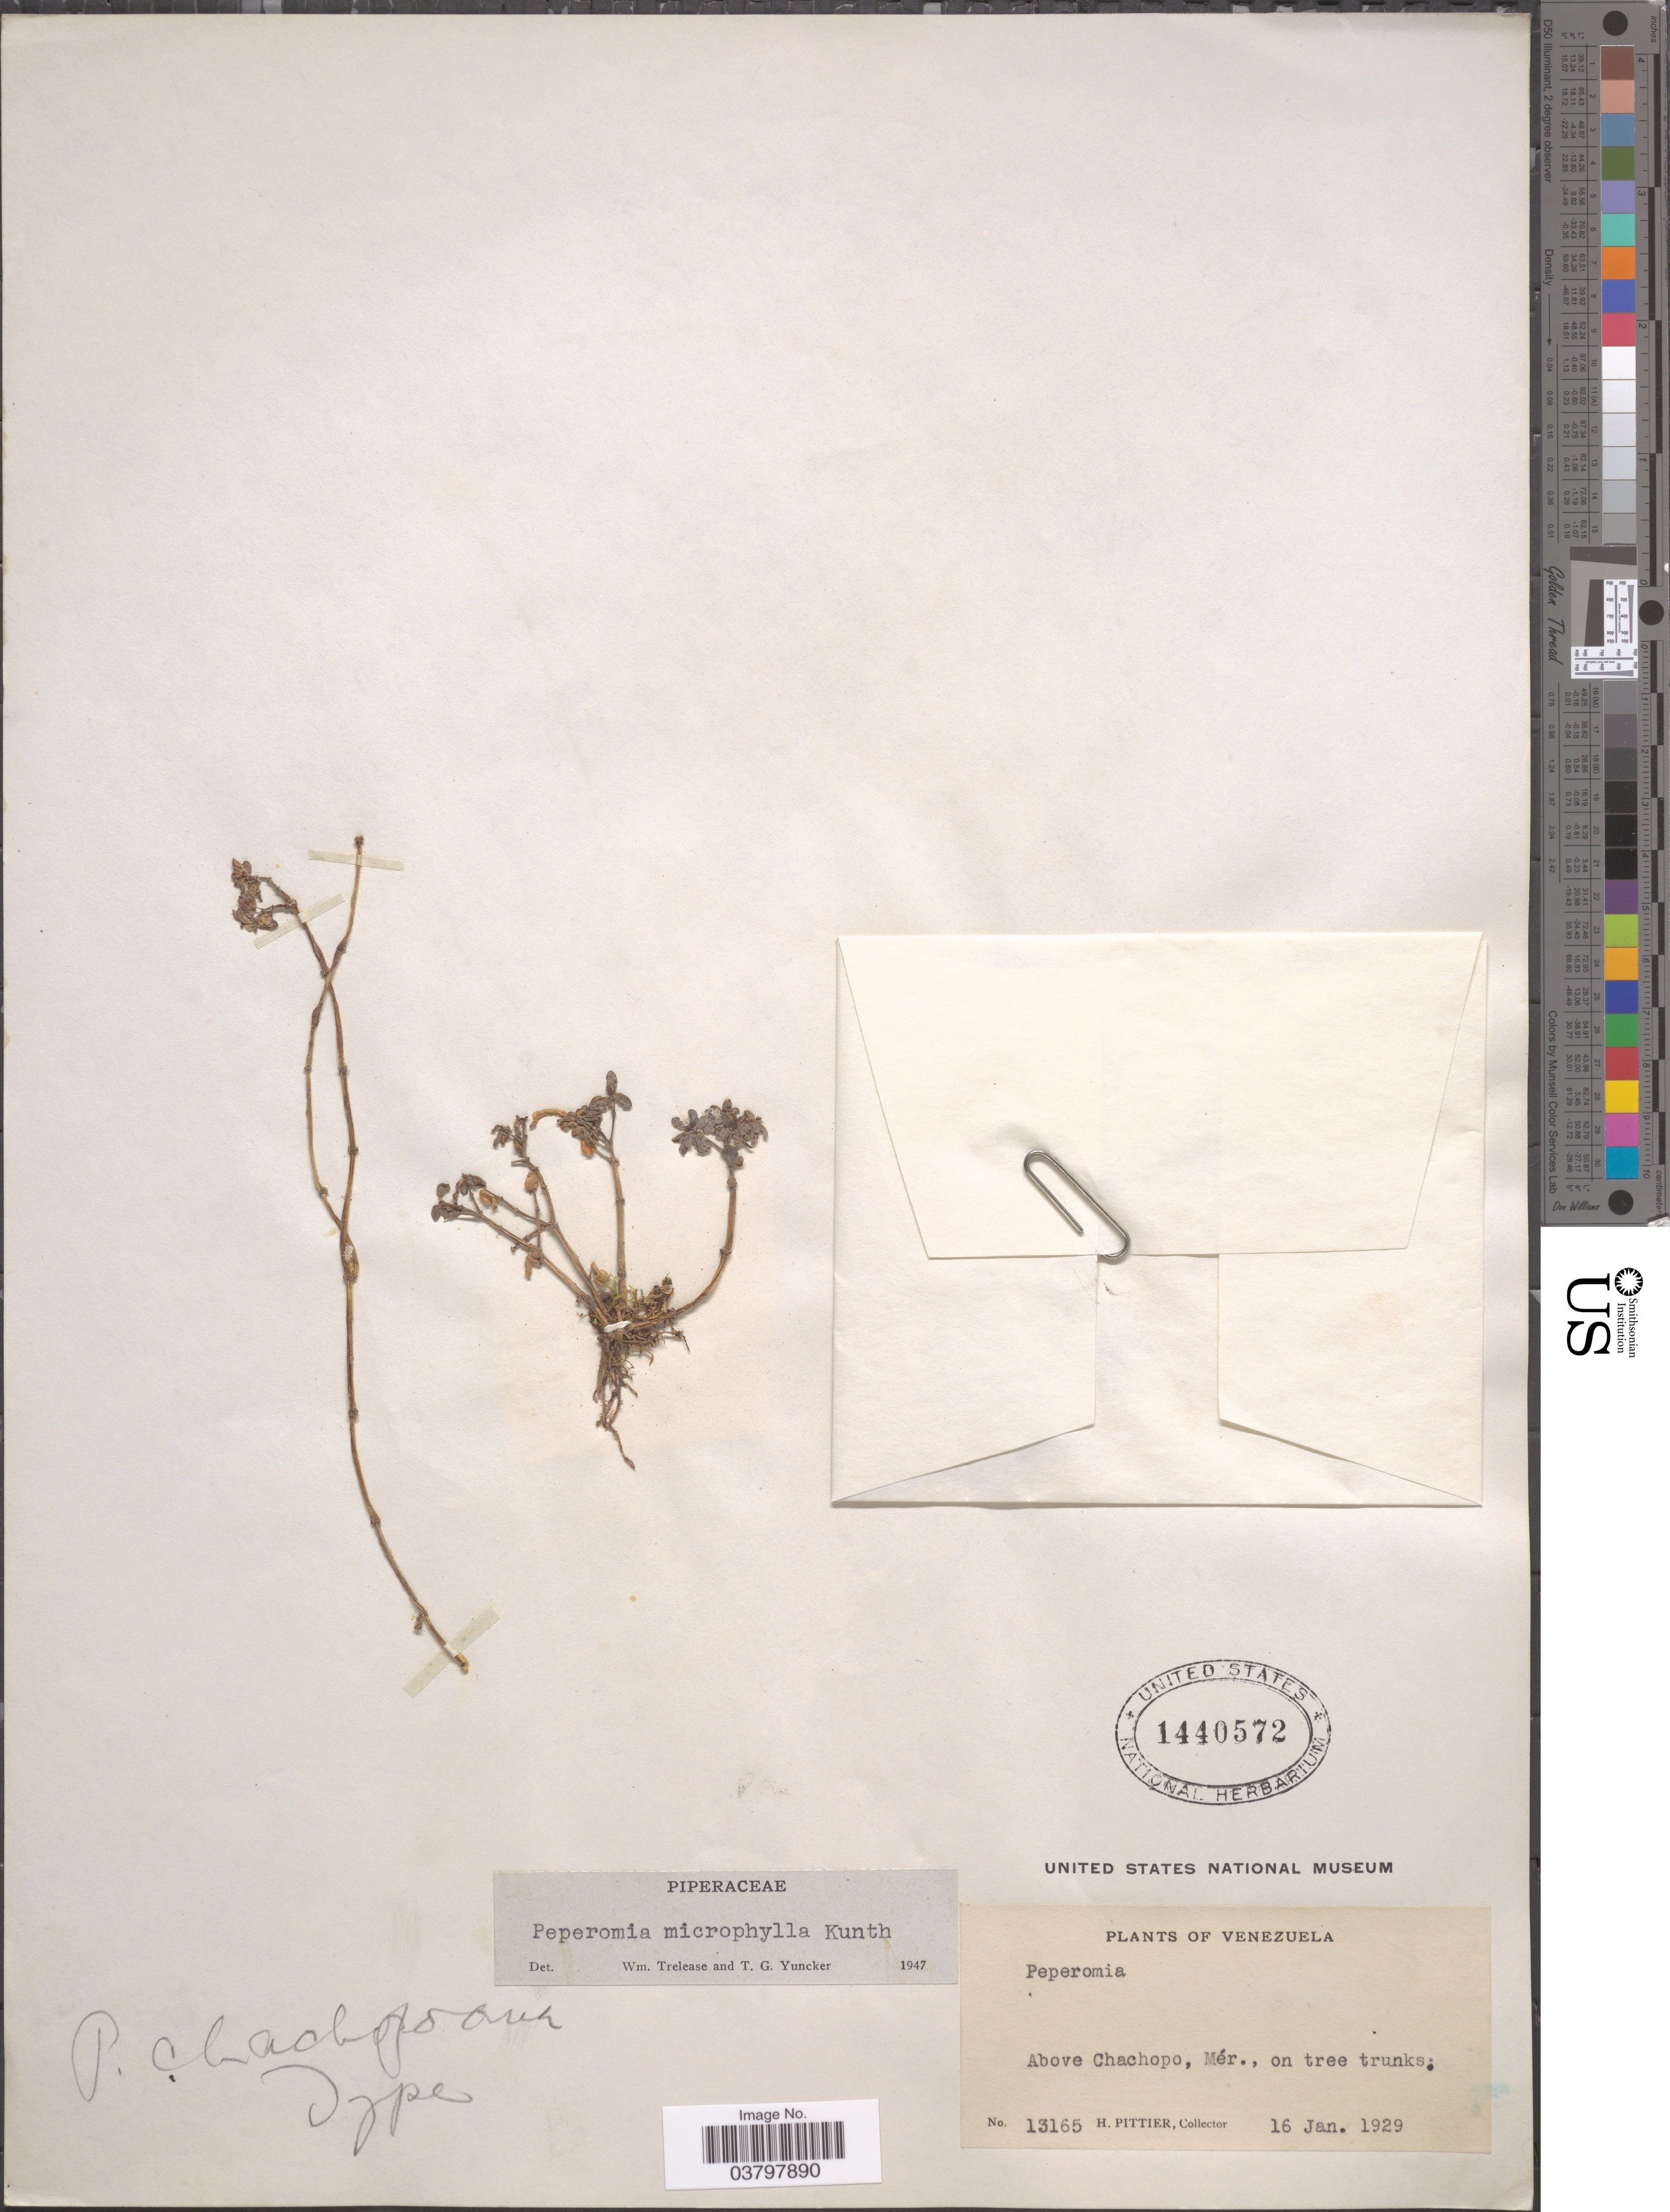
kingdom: Plantae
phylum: Tracheophyta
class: Magnoliopsida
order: Piperales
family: Piperaceae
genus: Peperomia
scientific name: Peperomia microphylla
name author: Kunth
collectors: H. F. Pittier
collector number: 13165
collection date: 1929-01-16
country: Venezuela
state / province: Merida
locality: Above Chachopo, Mér.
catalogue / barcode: US 1440572